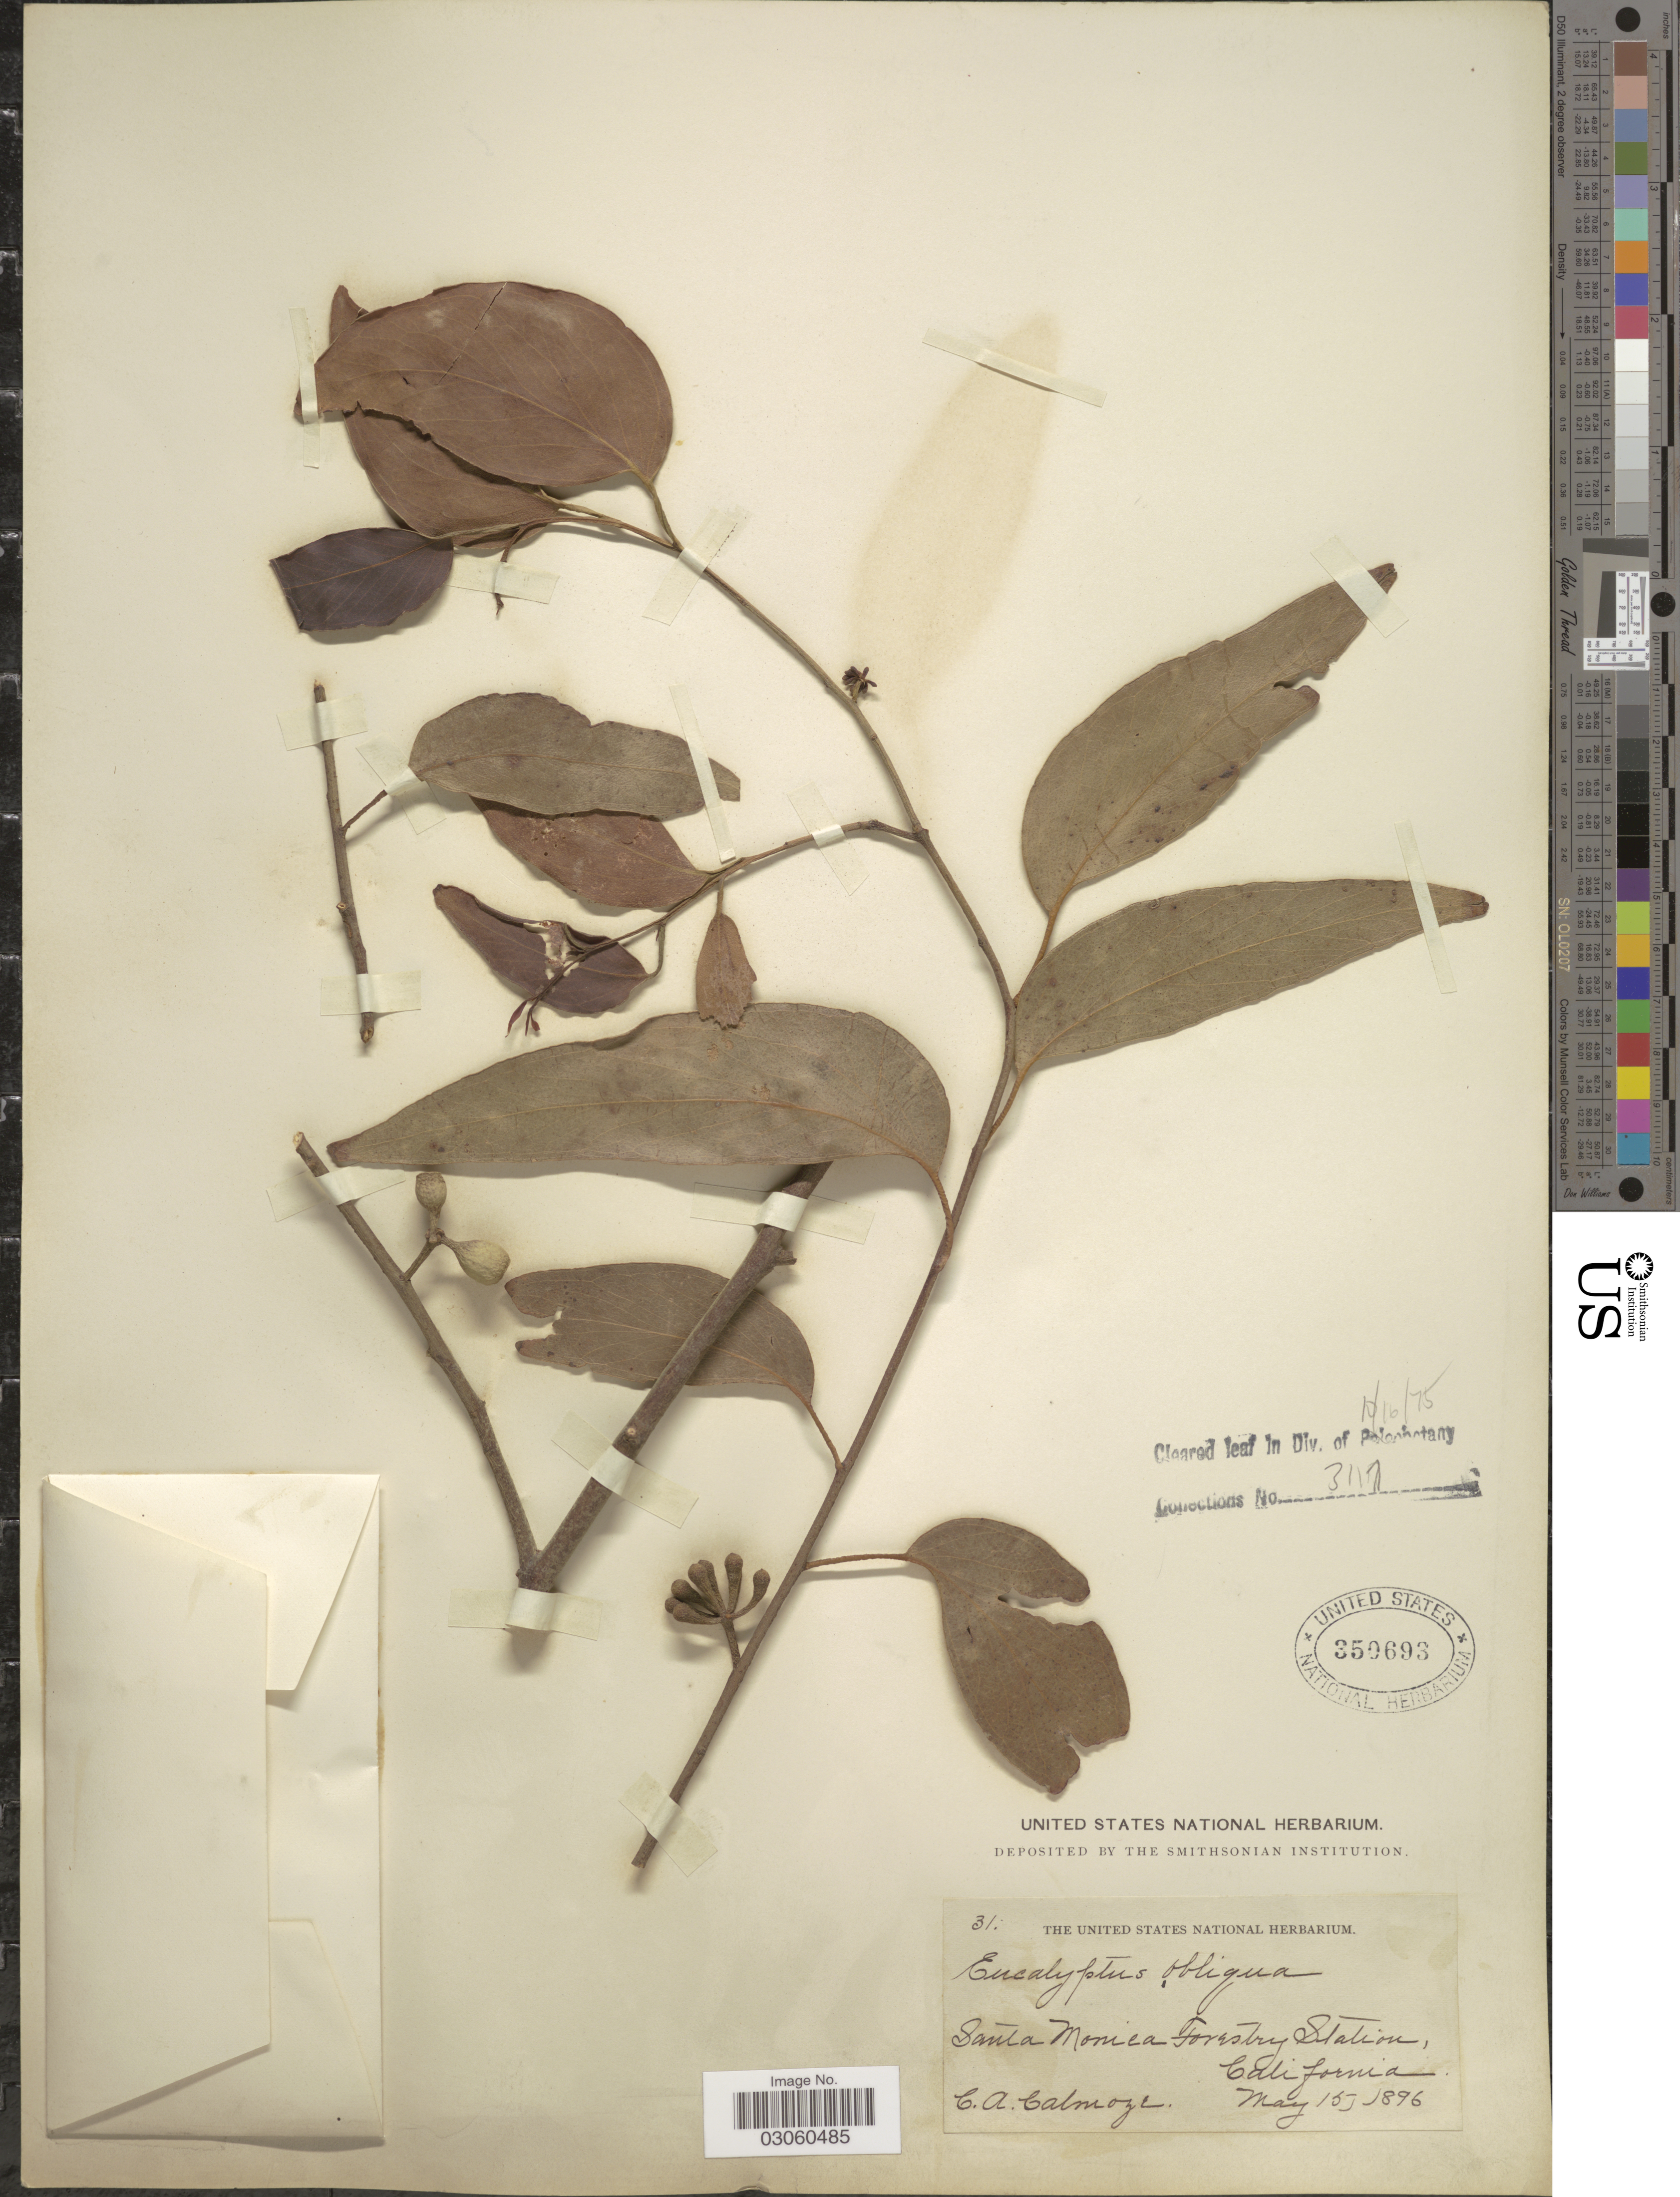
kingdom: Plantae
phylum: Tracheophyta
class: Magnoliopsida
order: Myrtales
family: Myrtaceae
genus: Eucalyptus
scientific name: Eucalyptus obliqua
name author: L'Hér.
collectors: C.A. Calmoze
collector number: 31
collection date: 1896-05-15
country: United States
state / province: California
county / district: Los Angeles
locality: Santa Monica Forestry Station.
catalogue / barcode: US 350693